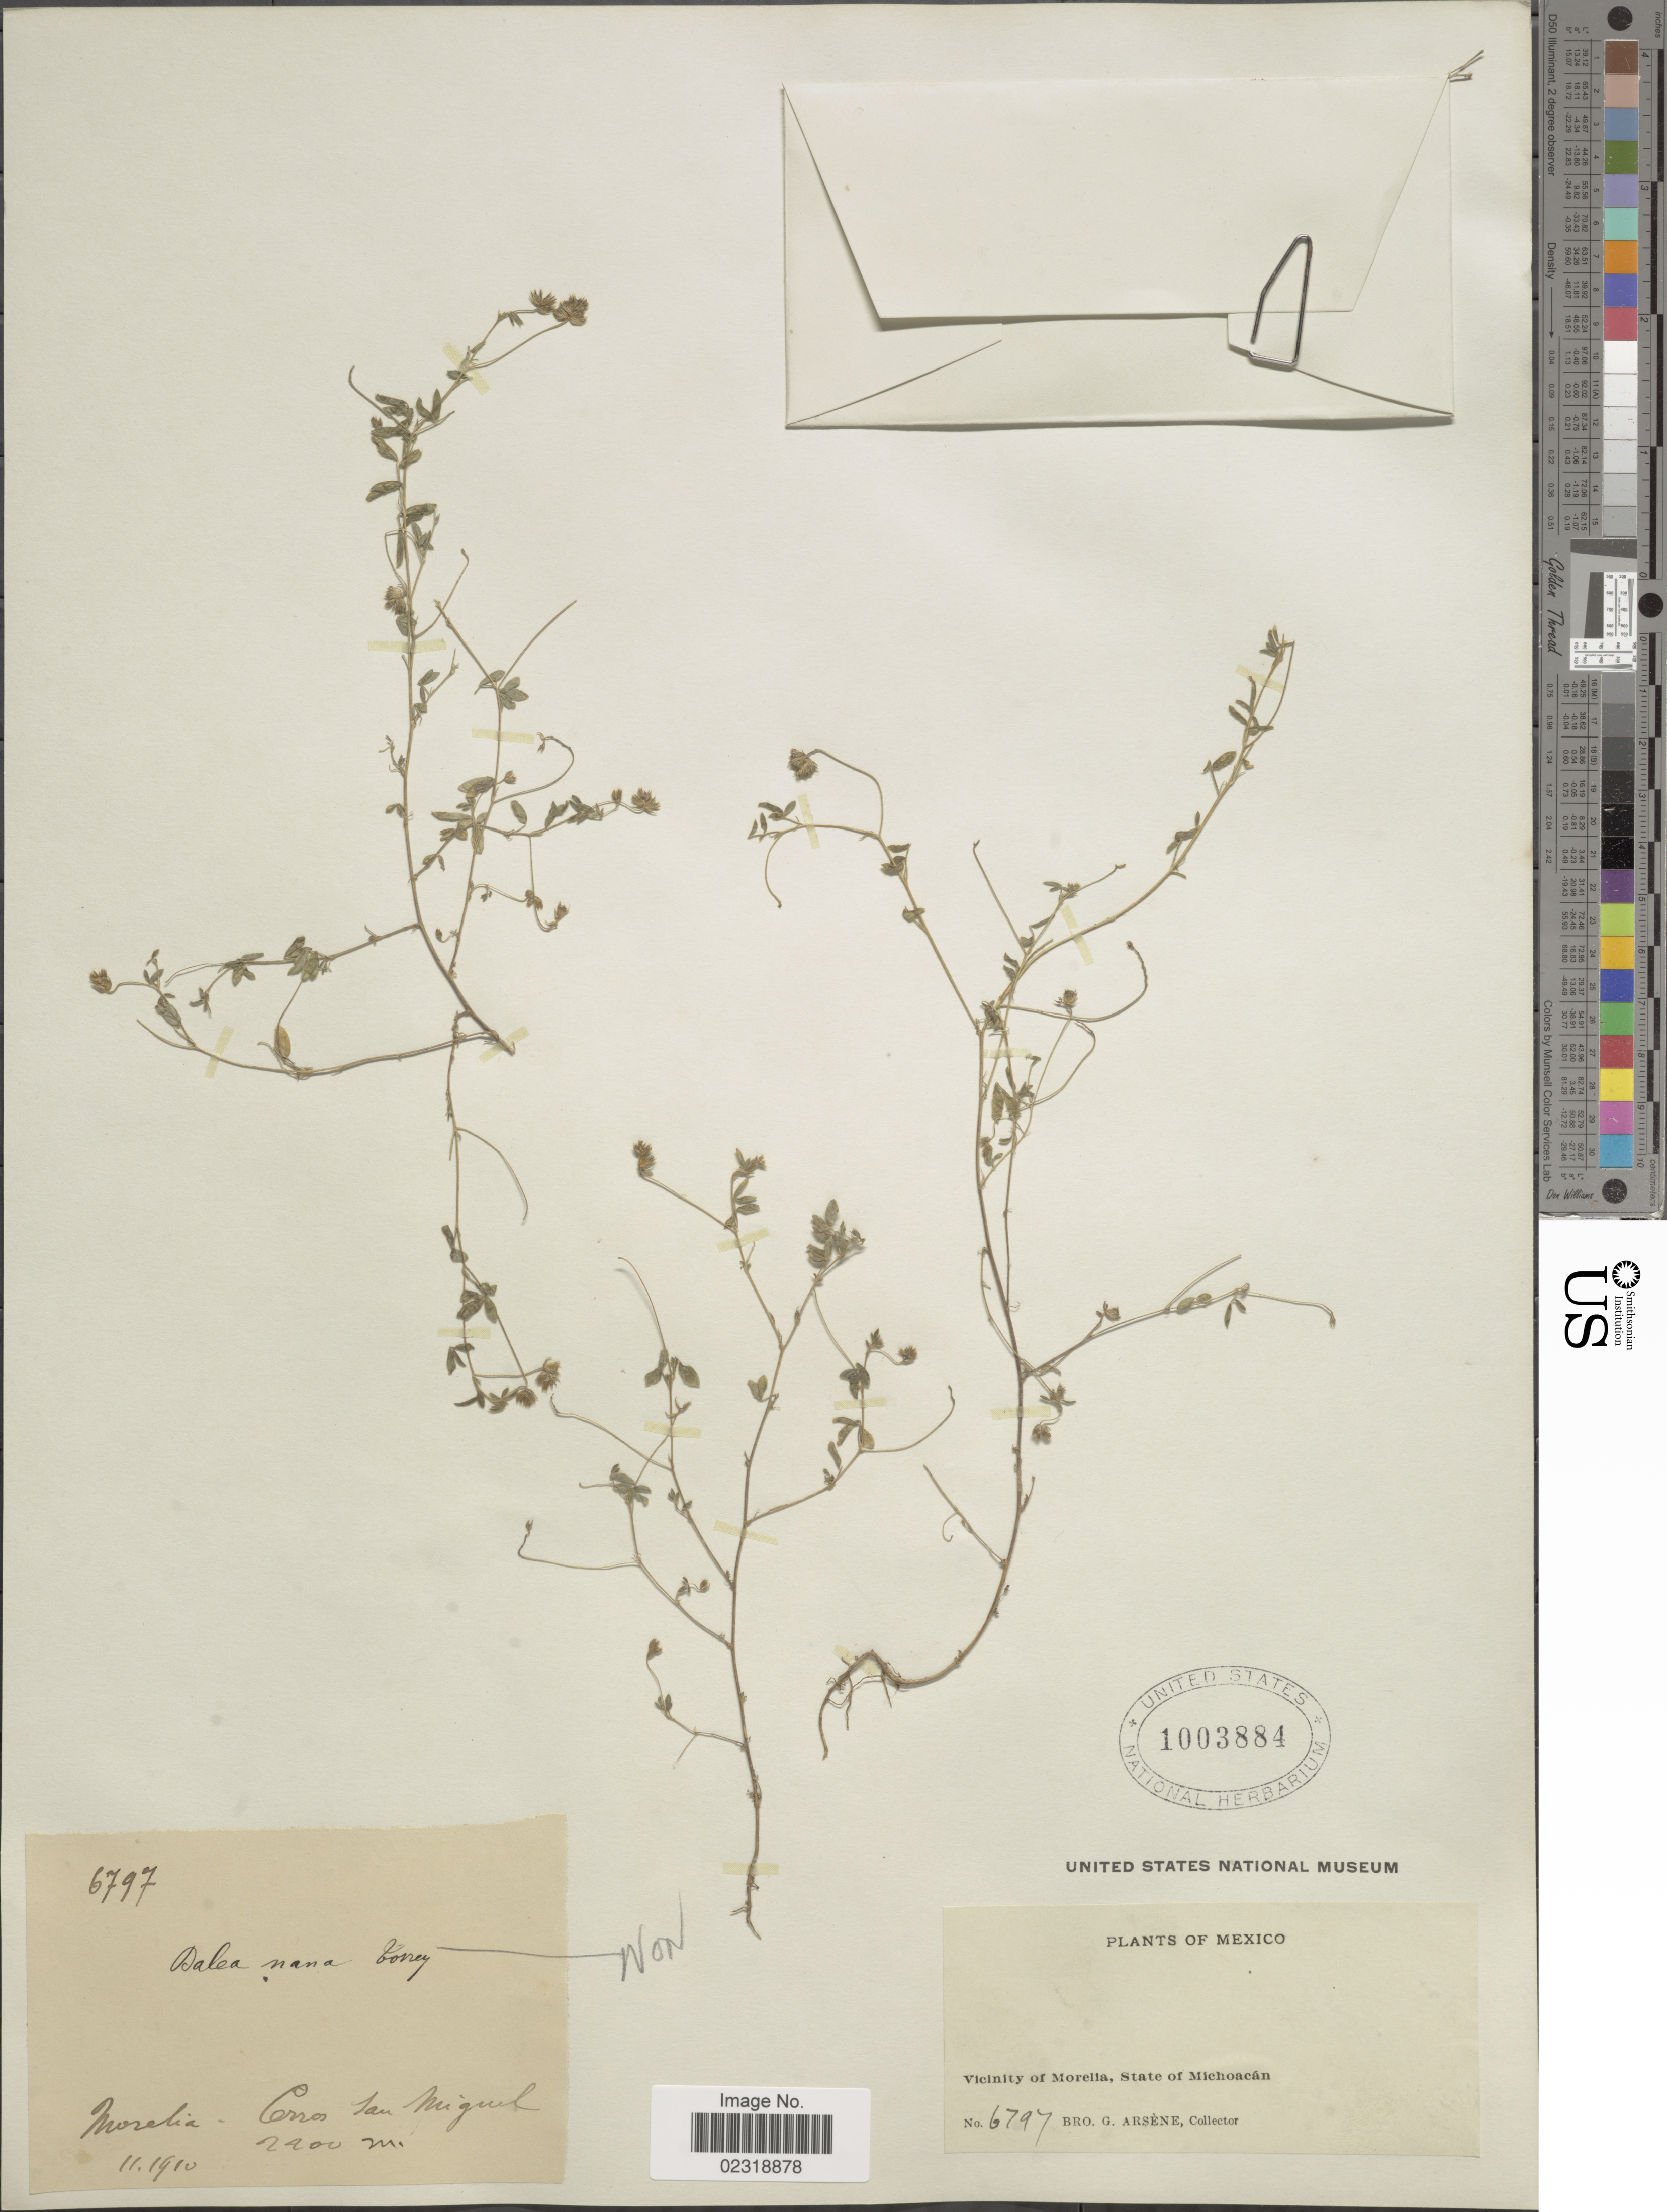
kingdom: Plantae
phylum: Tracheophyta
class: Magnoliopsida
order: Fabales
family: Fabaceae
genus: Dalea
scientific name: Dalea brachystachys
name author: A. Gray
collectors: Bro. G. Arsène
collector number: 6797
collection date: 1910-11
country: Mexico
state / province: Michoacán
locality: Morelia-Cerro San Miguel.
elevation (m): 2200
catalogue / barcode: US 1003884